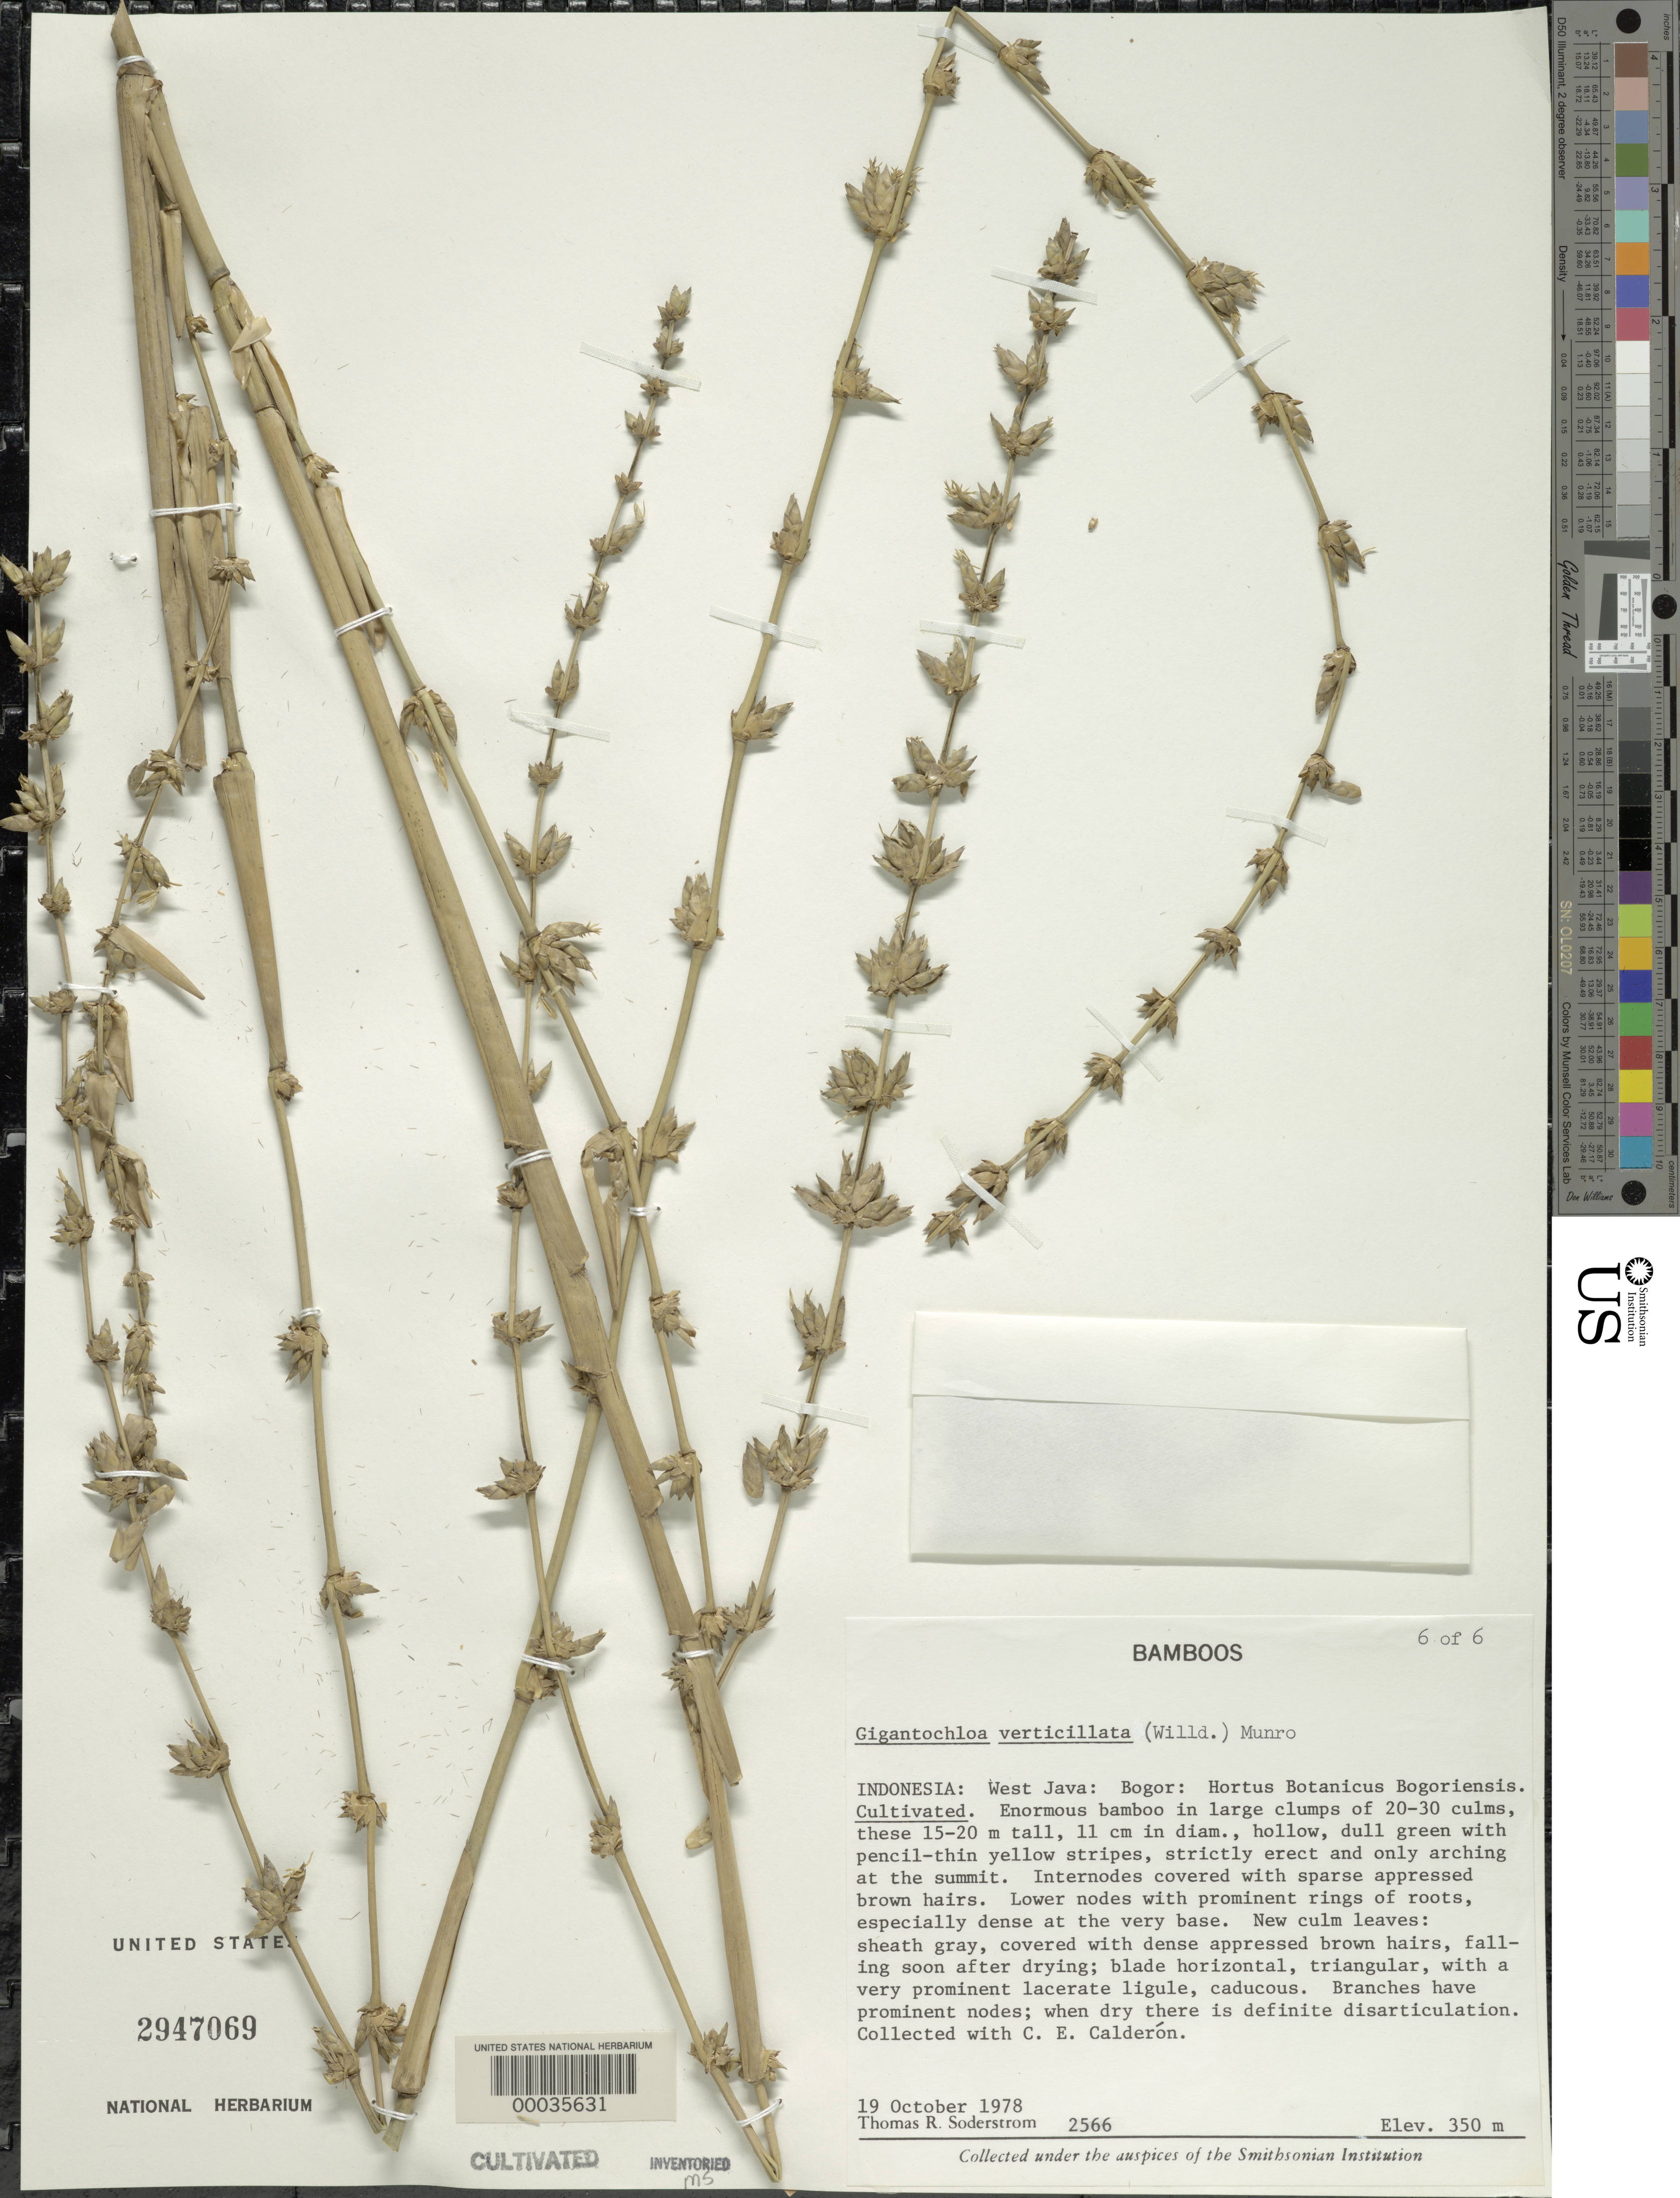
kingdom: Plantae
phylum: Tracheophyta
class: Liliopsida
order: Poales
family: Poaceae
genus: Dendrocalamus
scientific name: Dendrocalamus verticillata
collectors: T. R. Soderstrom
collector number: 2566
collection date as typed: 19 Oct 1978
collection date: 1978-10-19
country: Indonesia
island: Java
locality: Hortus botanicus borgoriensis-bogor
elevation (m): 350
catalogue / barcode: US 2947069